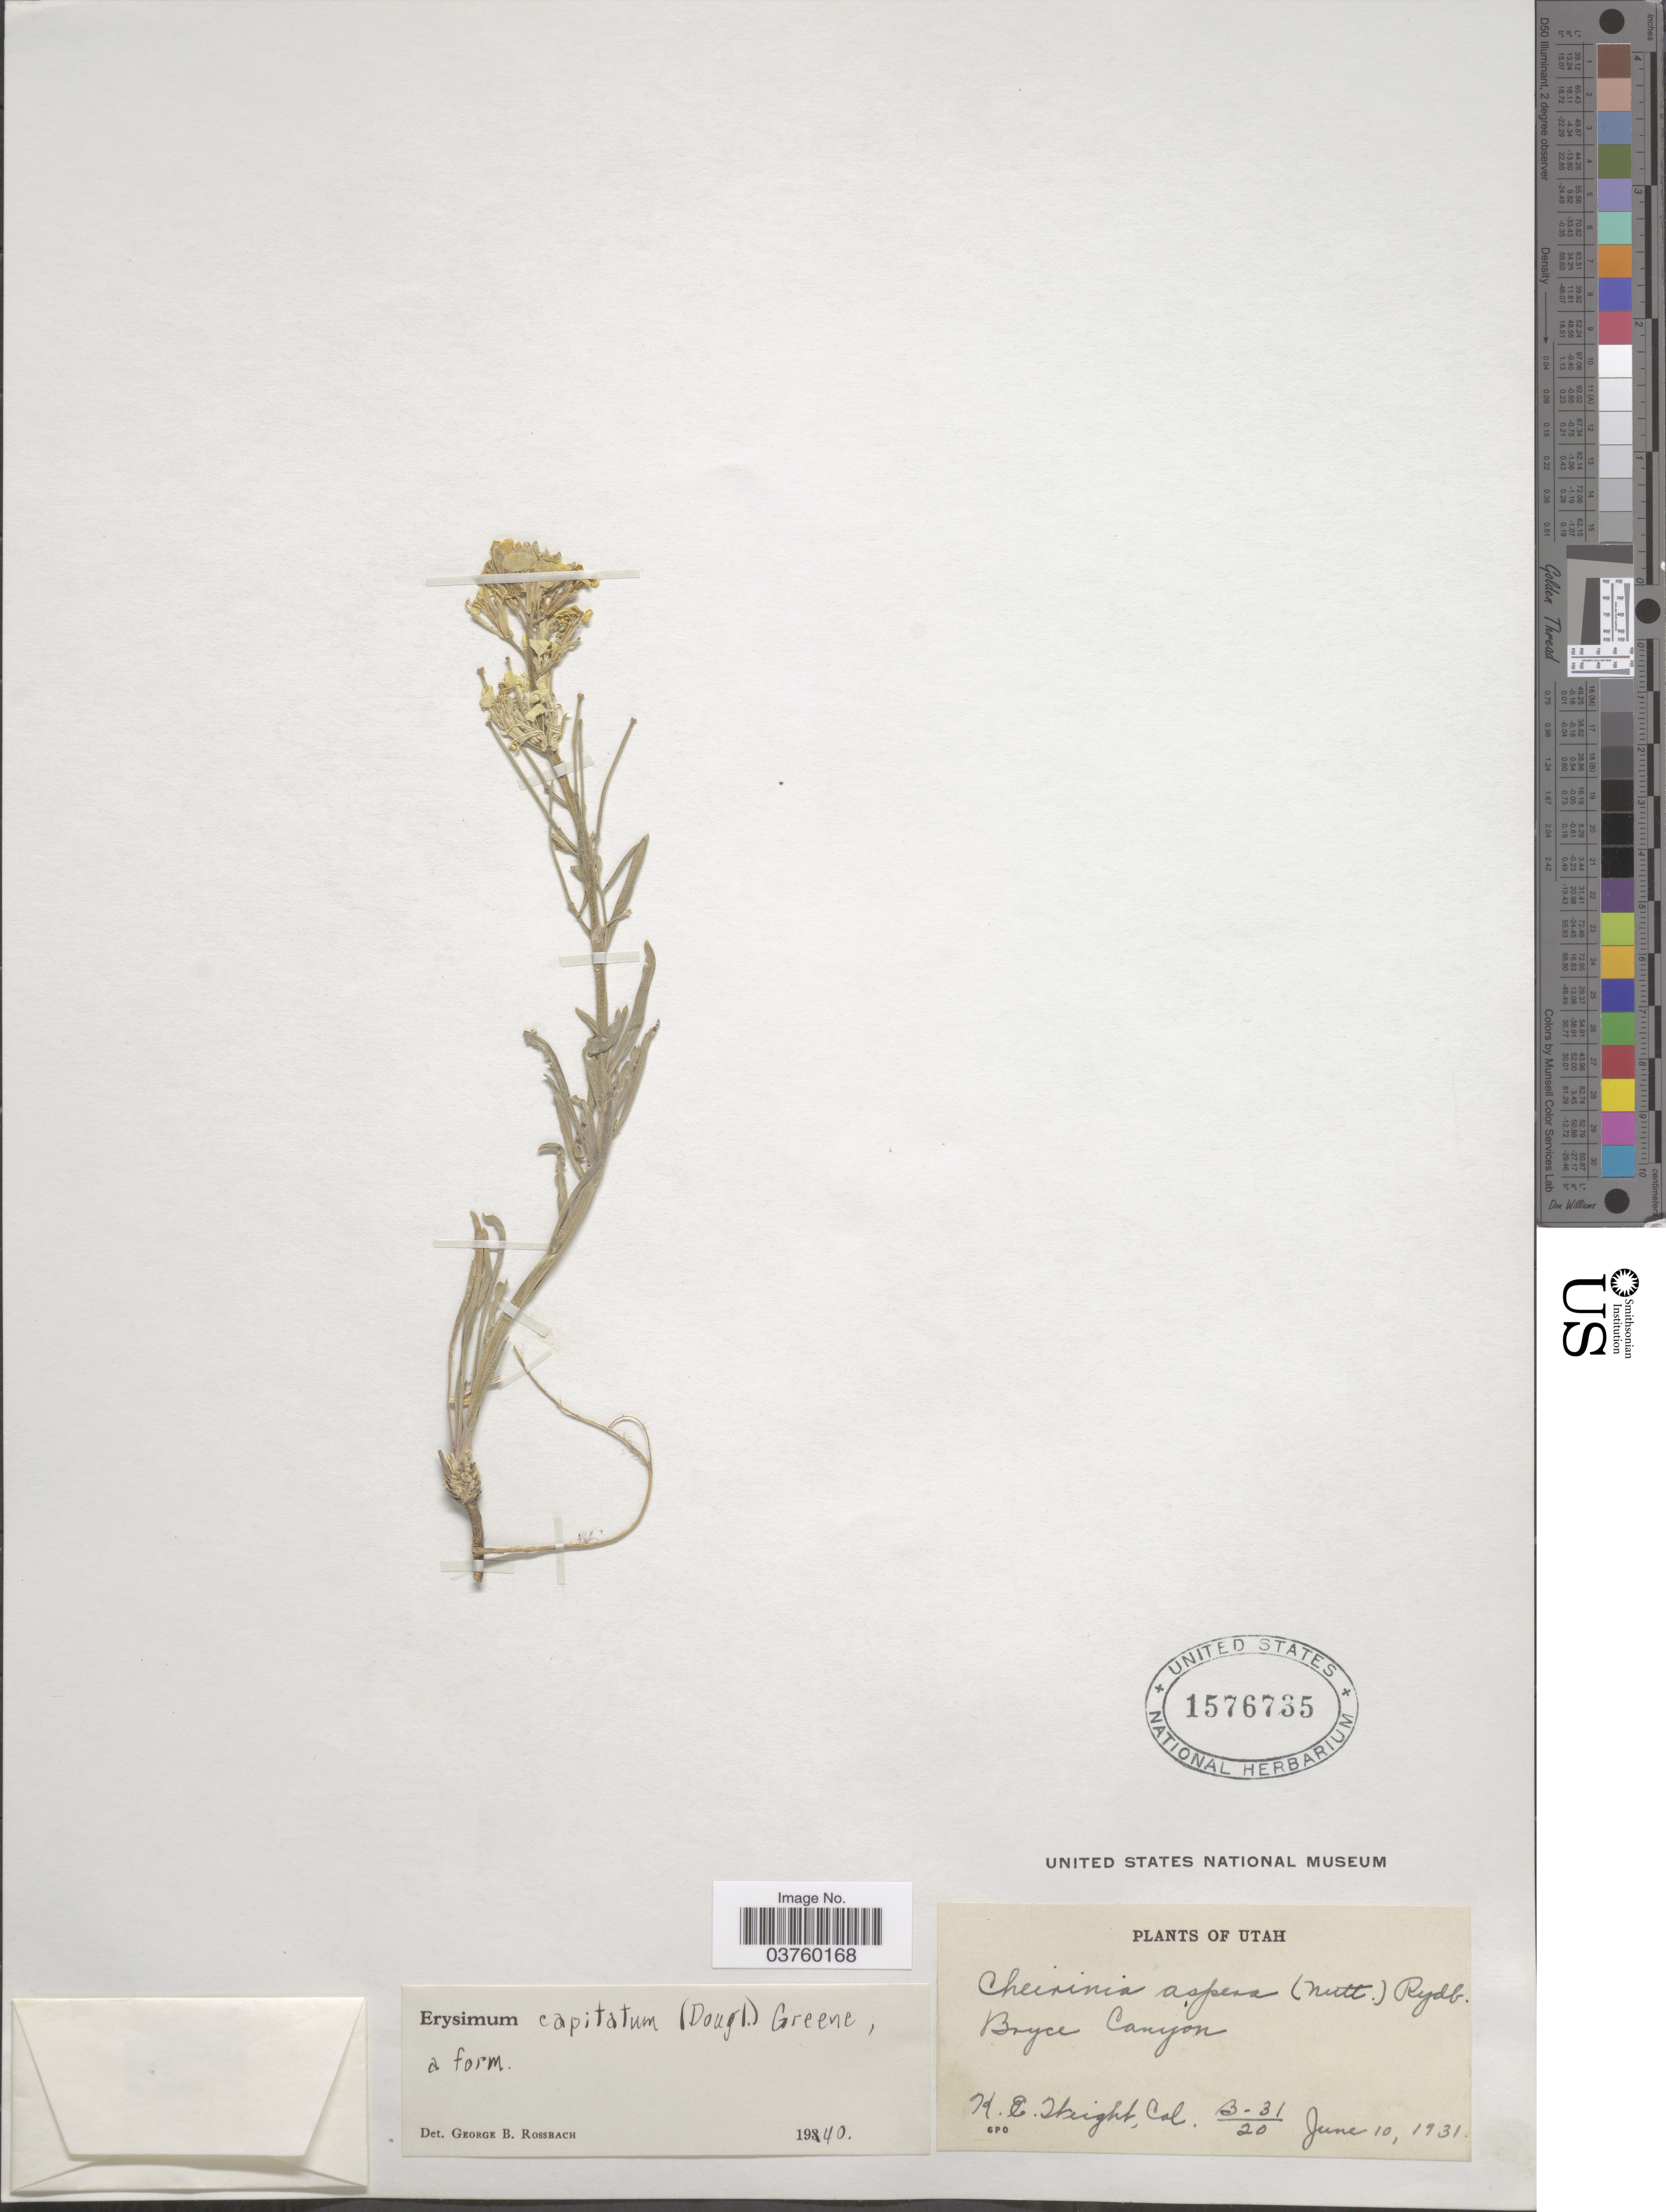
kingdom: Plantae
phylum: Tracheophyta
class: Magnoliopsida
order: Brassicales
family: Brassicaceae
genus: Erysimum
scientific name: Erysimum capitatum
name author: (Douglas ex Hook.) Greene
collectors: K. Weight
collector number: ß-31/20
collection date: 1931-06-10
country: United States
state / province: Utah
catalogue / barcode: US 1576735